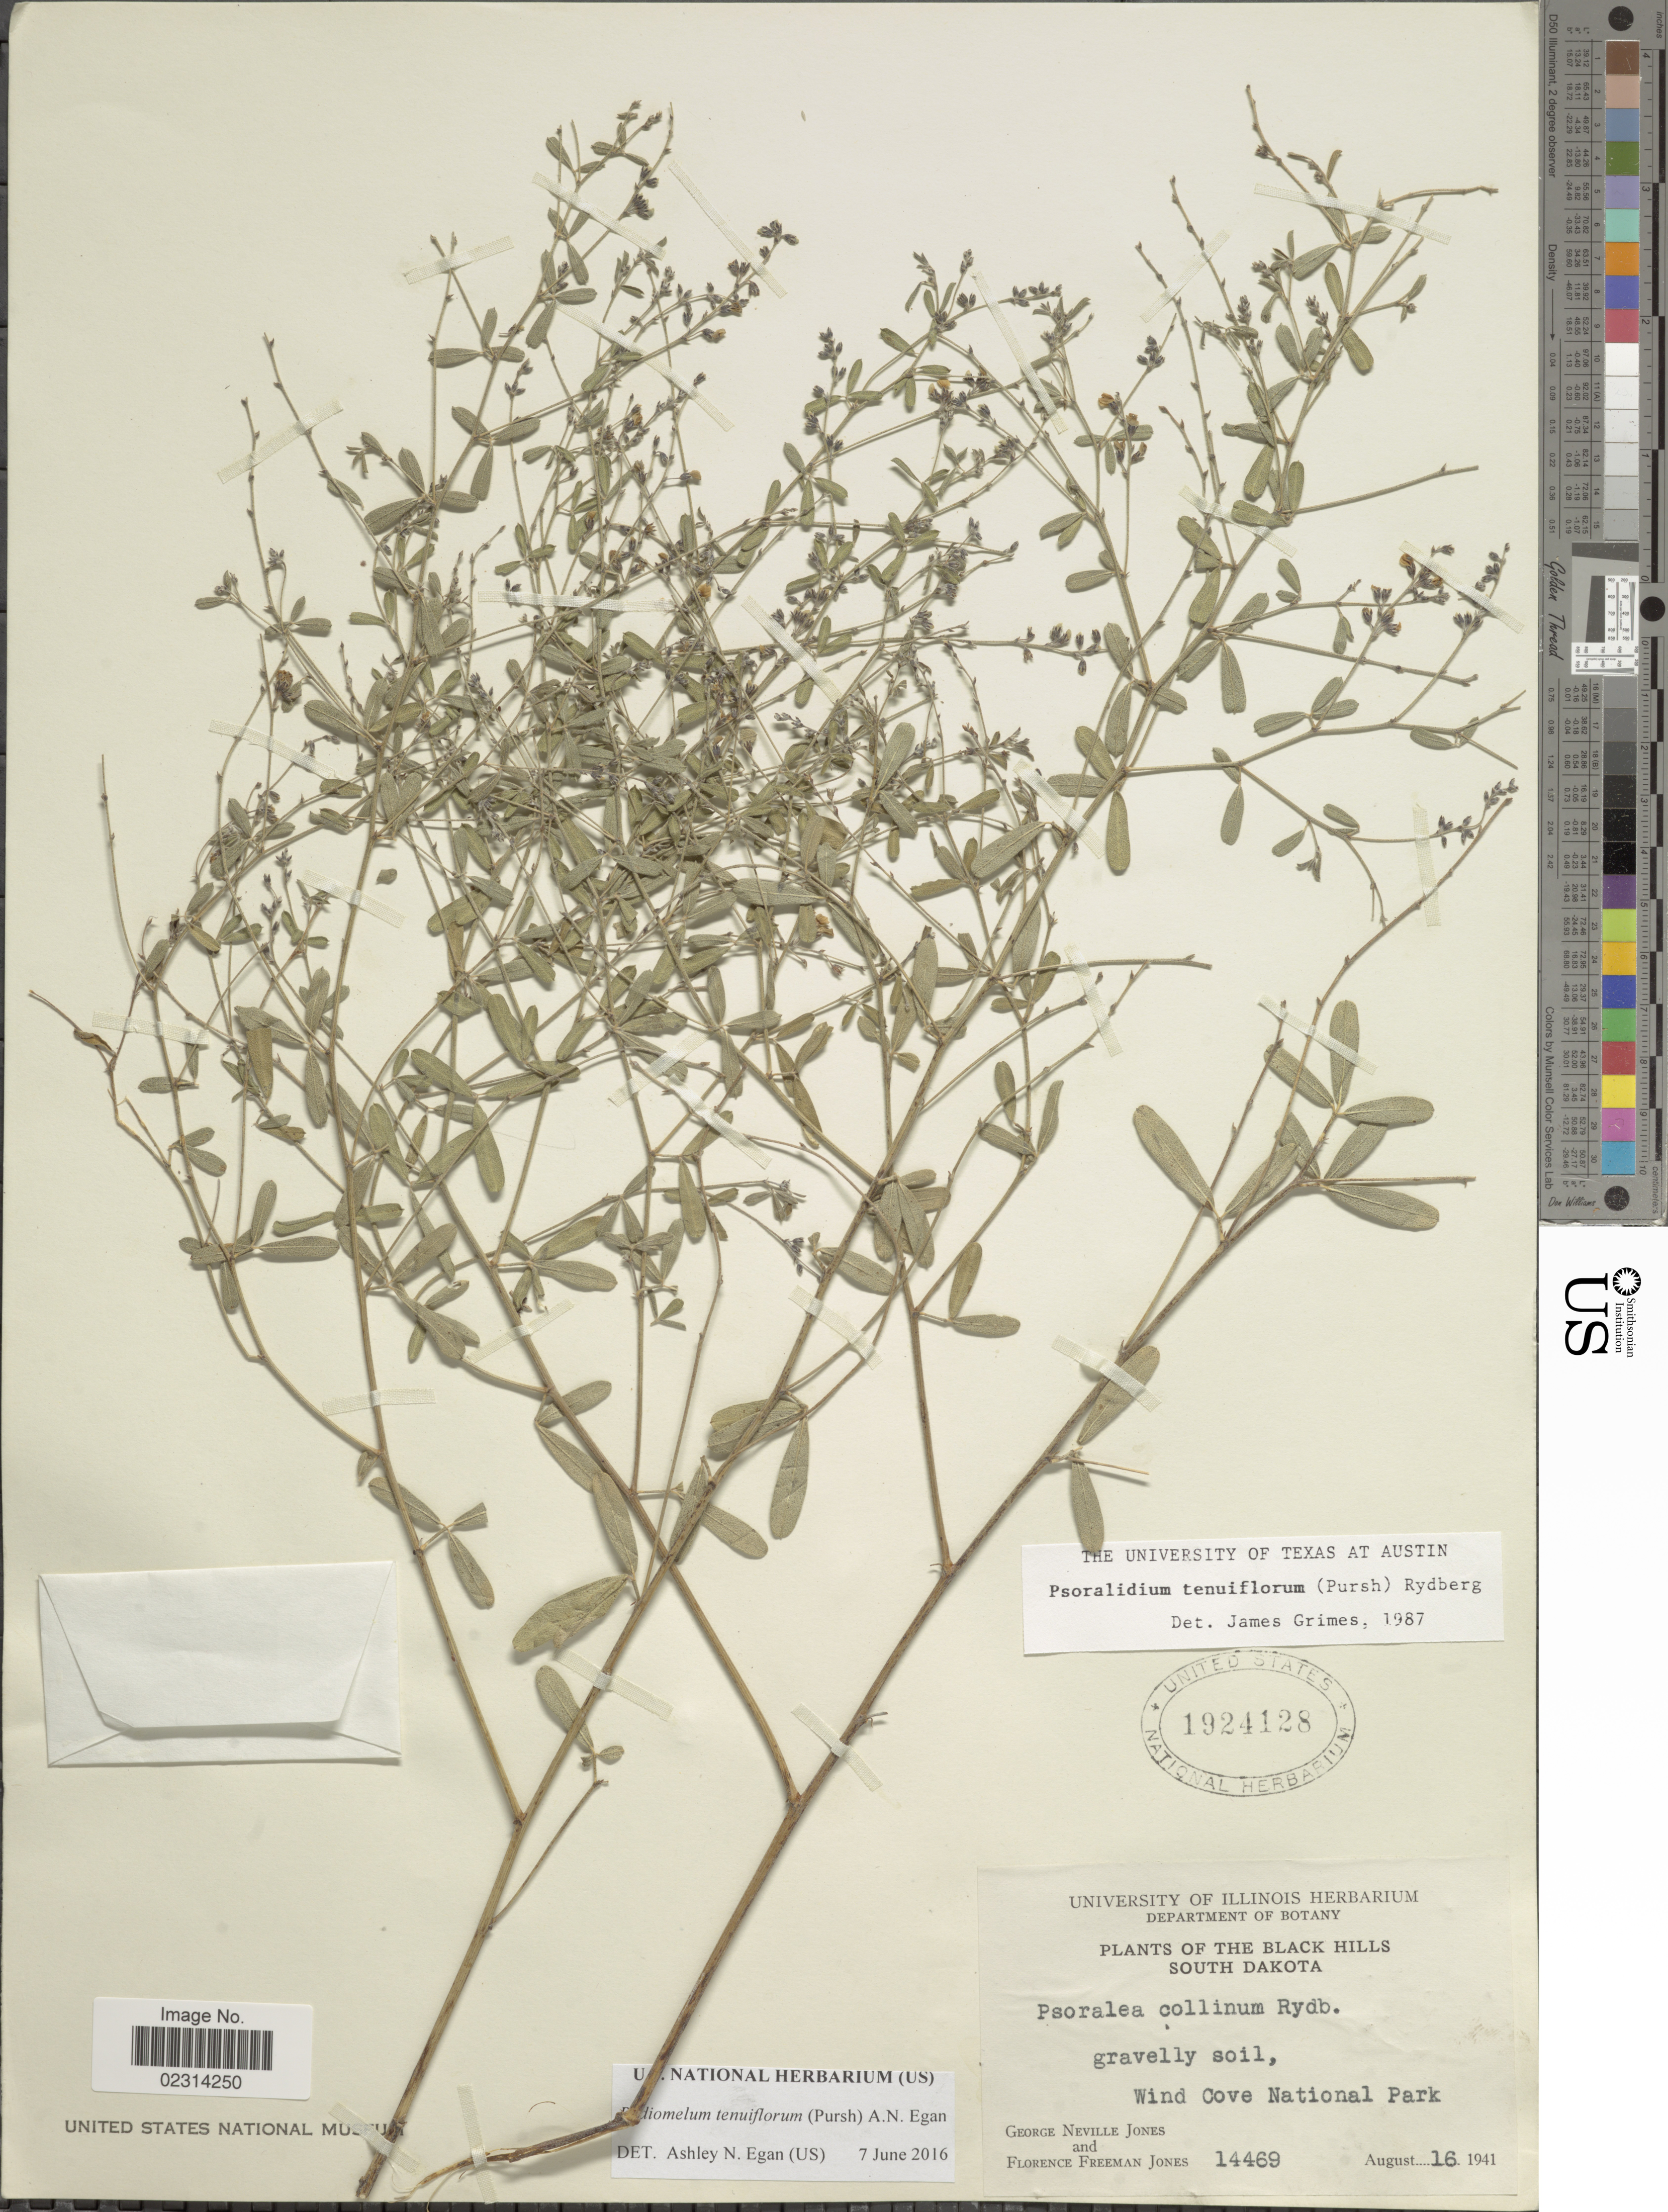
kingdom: Plantae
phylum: Tracheophyta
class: Magnoliopsida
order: Fabales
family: Fabaceae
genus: Psoralidium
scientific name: Psoralidium tenuiflorum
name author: (Pursh) Rydb.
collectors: G. N. Jones & F. F. Jones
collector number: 14469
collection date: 1941-08-16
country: United States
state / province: South Dakota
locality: Black Hills. Wind Cove National Park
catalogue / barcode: US 1924128